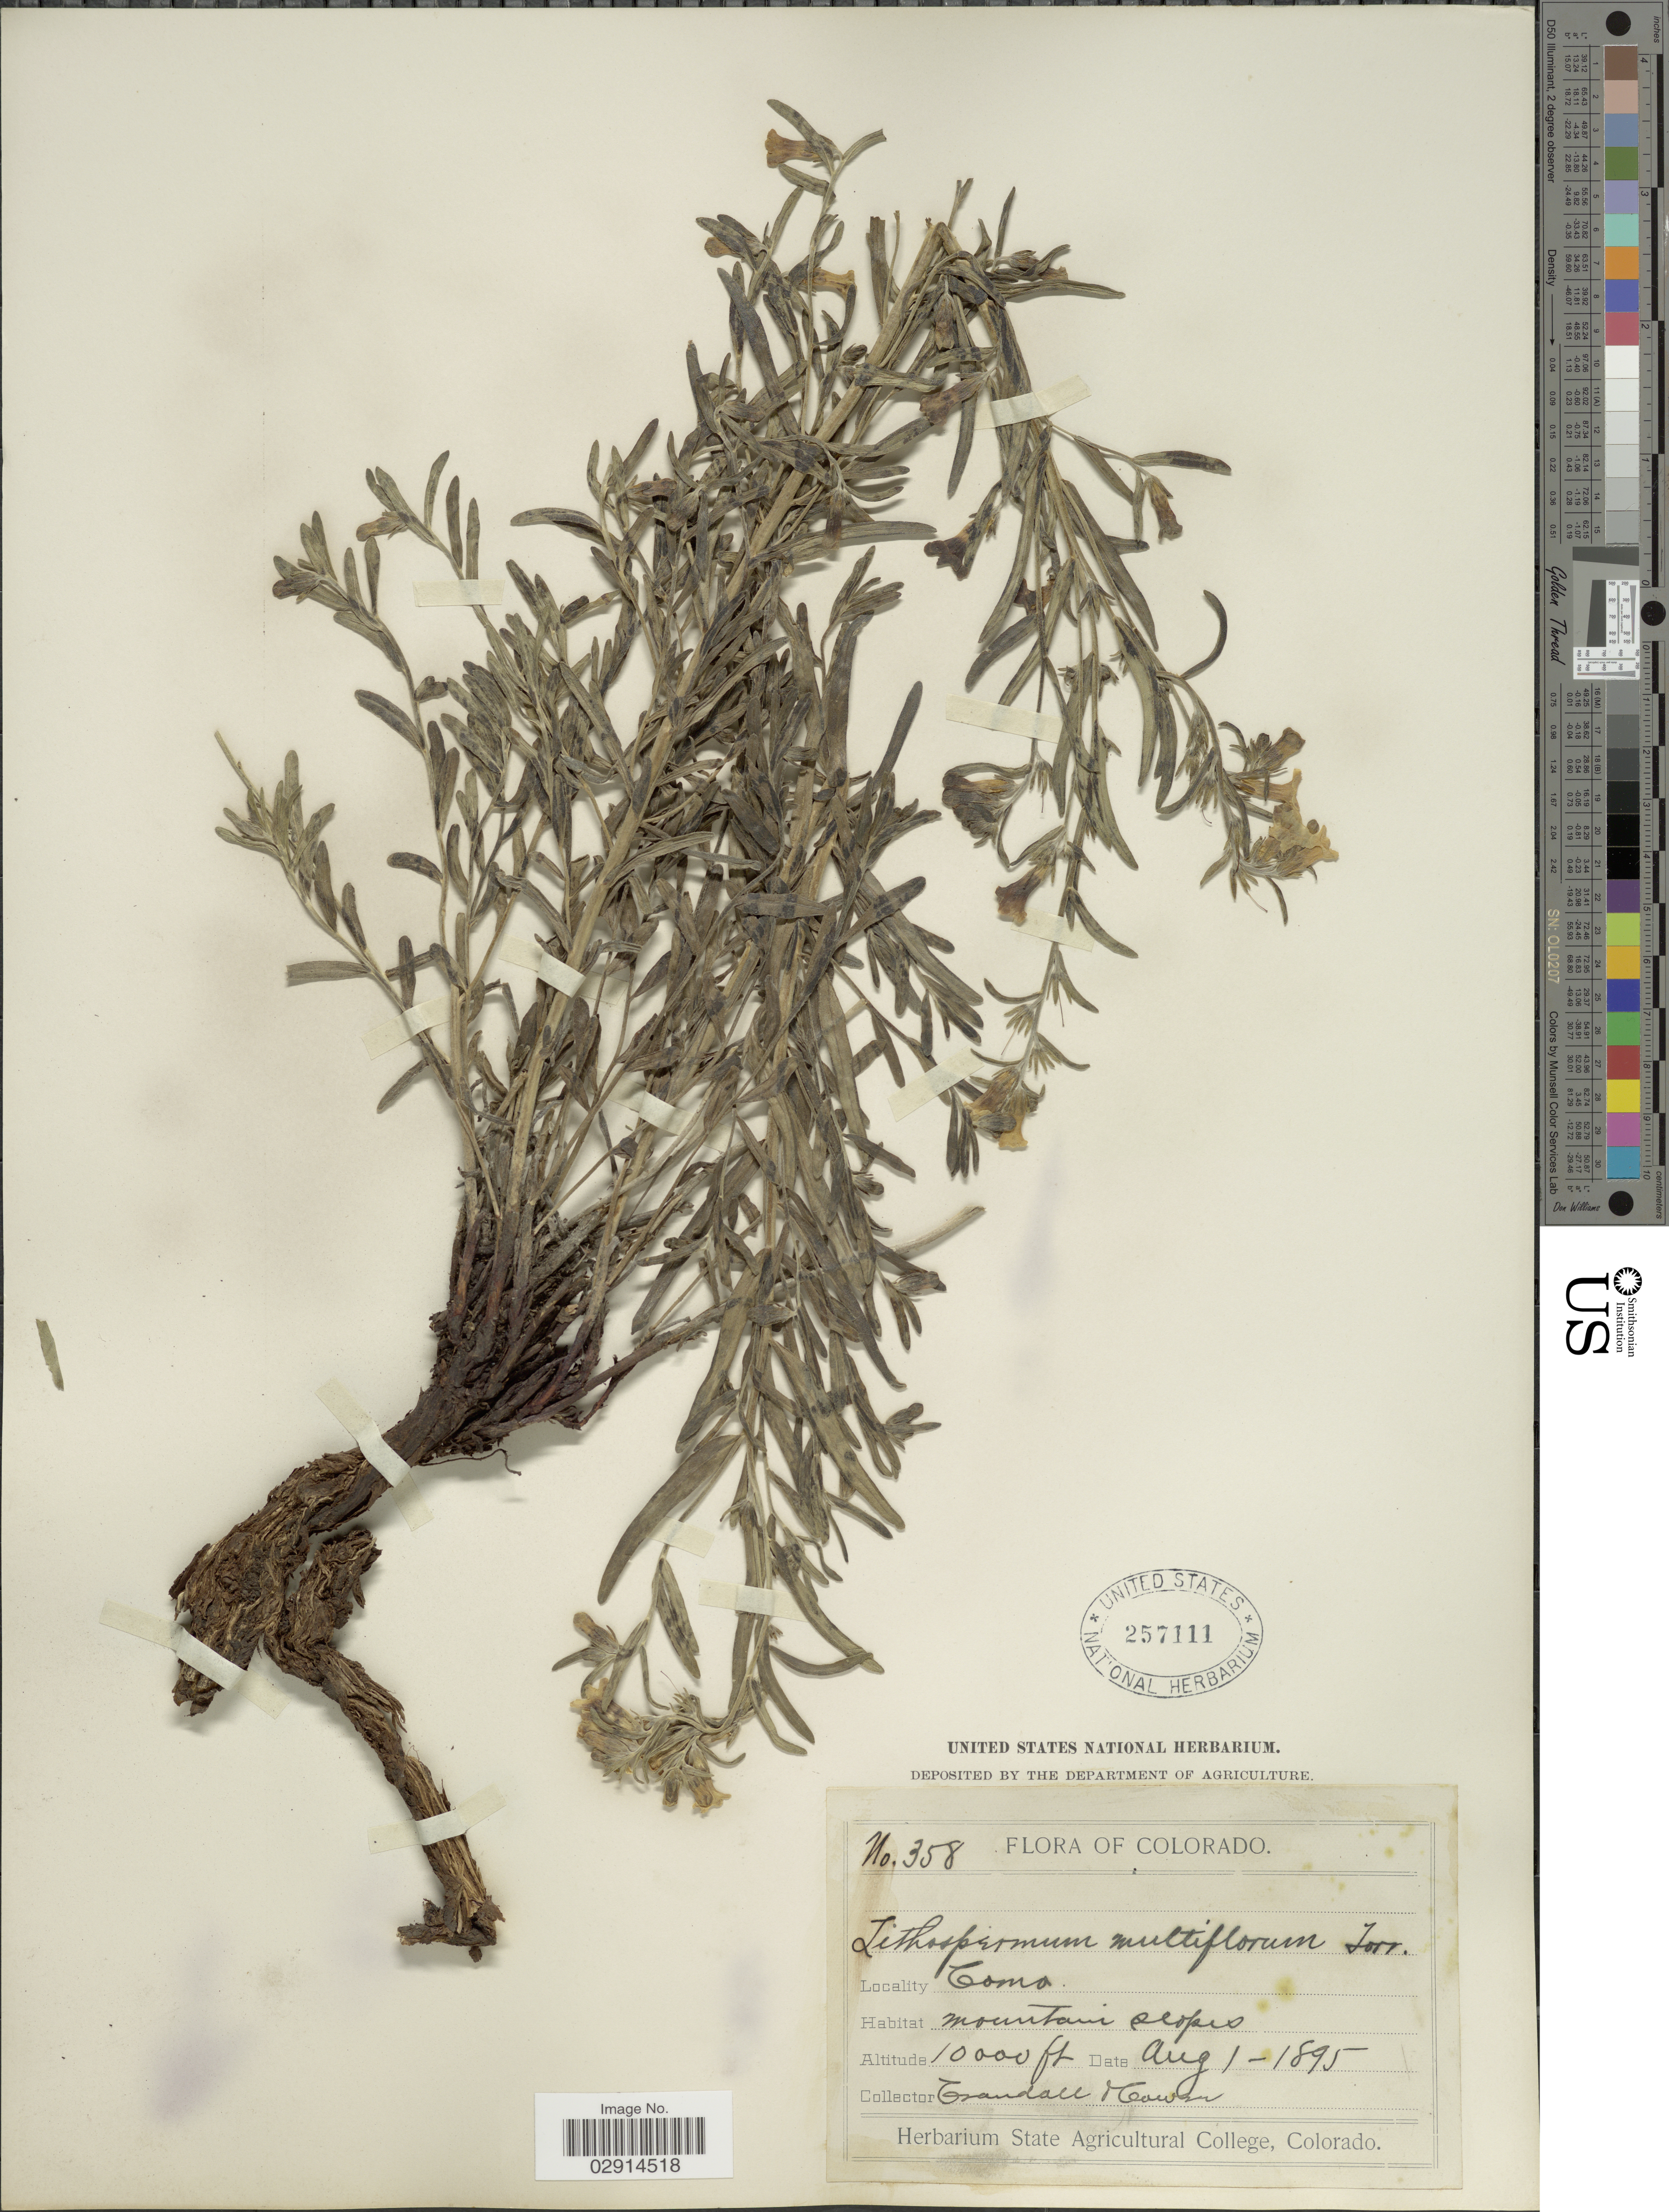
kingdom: Plantae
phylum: Tracheophyta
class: Magnoliopsida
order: Boraginales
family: Boraginaceae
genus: Lithospermum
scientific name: Lithospermum multiflorum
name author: Torr. ex A. Gray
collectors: C. Crandall & J. H. Cowen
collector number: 358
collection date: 1895-08-01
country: United States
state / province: Colorado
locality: Como.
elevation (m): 3048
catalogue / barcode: US 257111